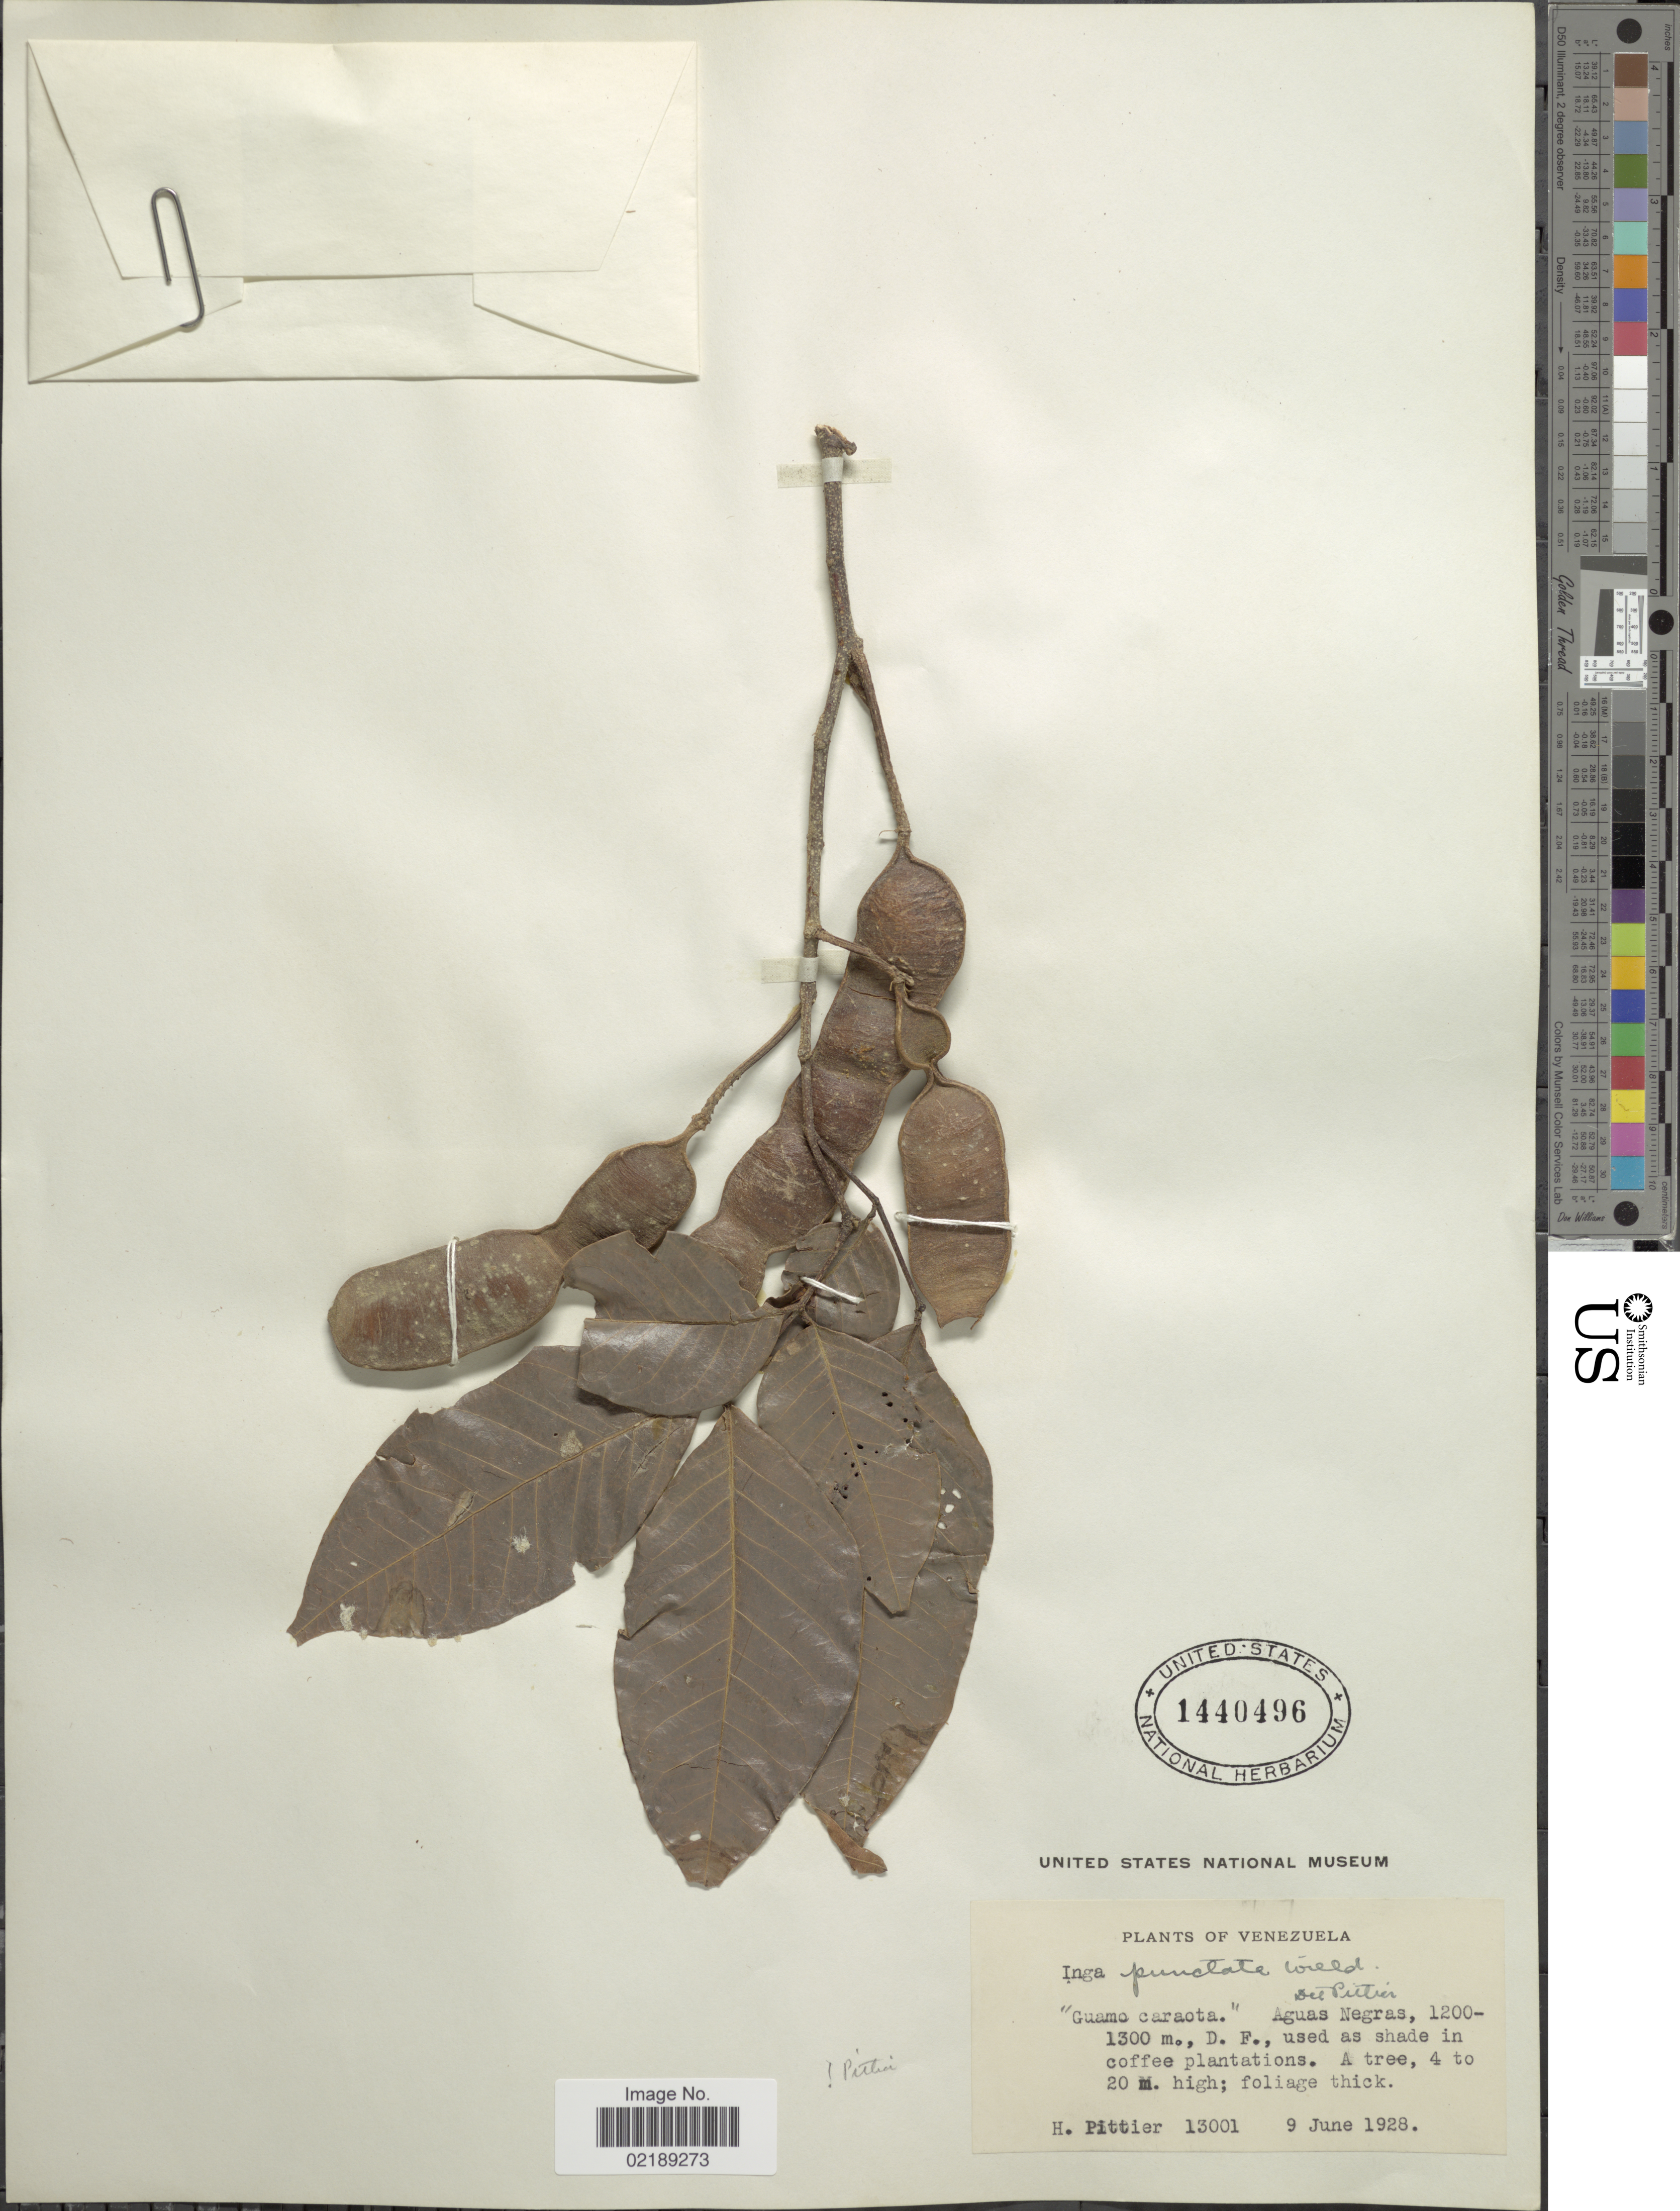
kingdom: Plantae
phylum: Tracheophyta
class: Magnoliopsida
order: Fabales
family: Fabaceae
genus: Inga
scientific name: Inga punctata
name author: Willd.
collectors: H. F. Pittier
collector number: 13001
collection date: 1928-06-09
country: Venezuela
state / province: Distrito Federal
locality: Guamo caracota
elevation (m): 1300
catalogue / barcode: US 1440496